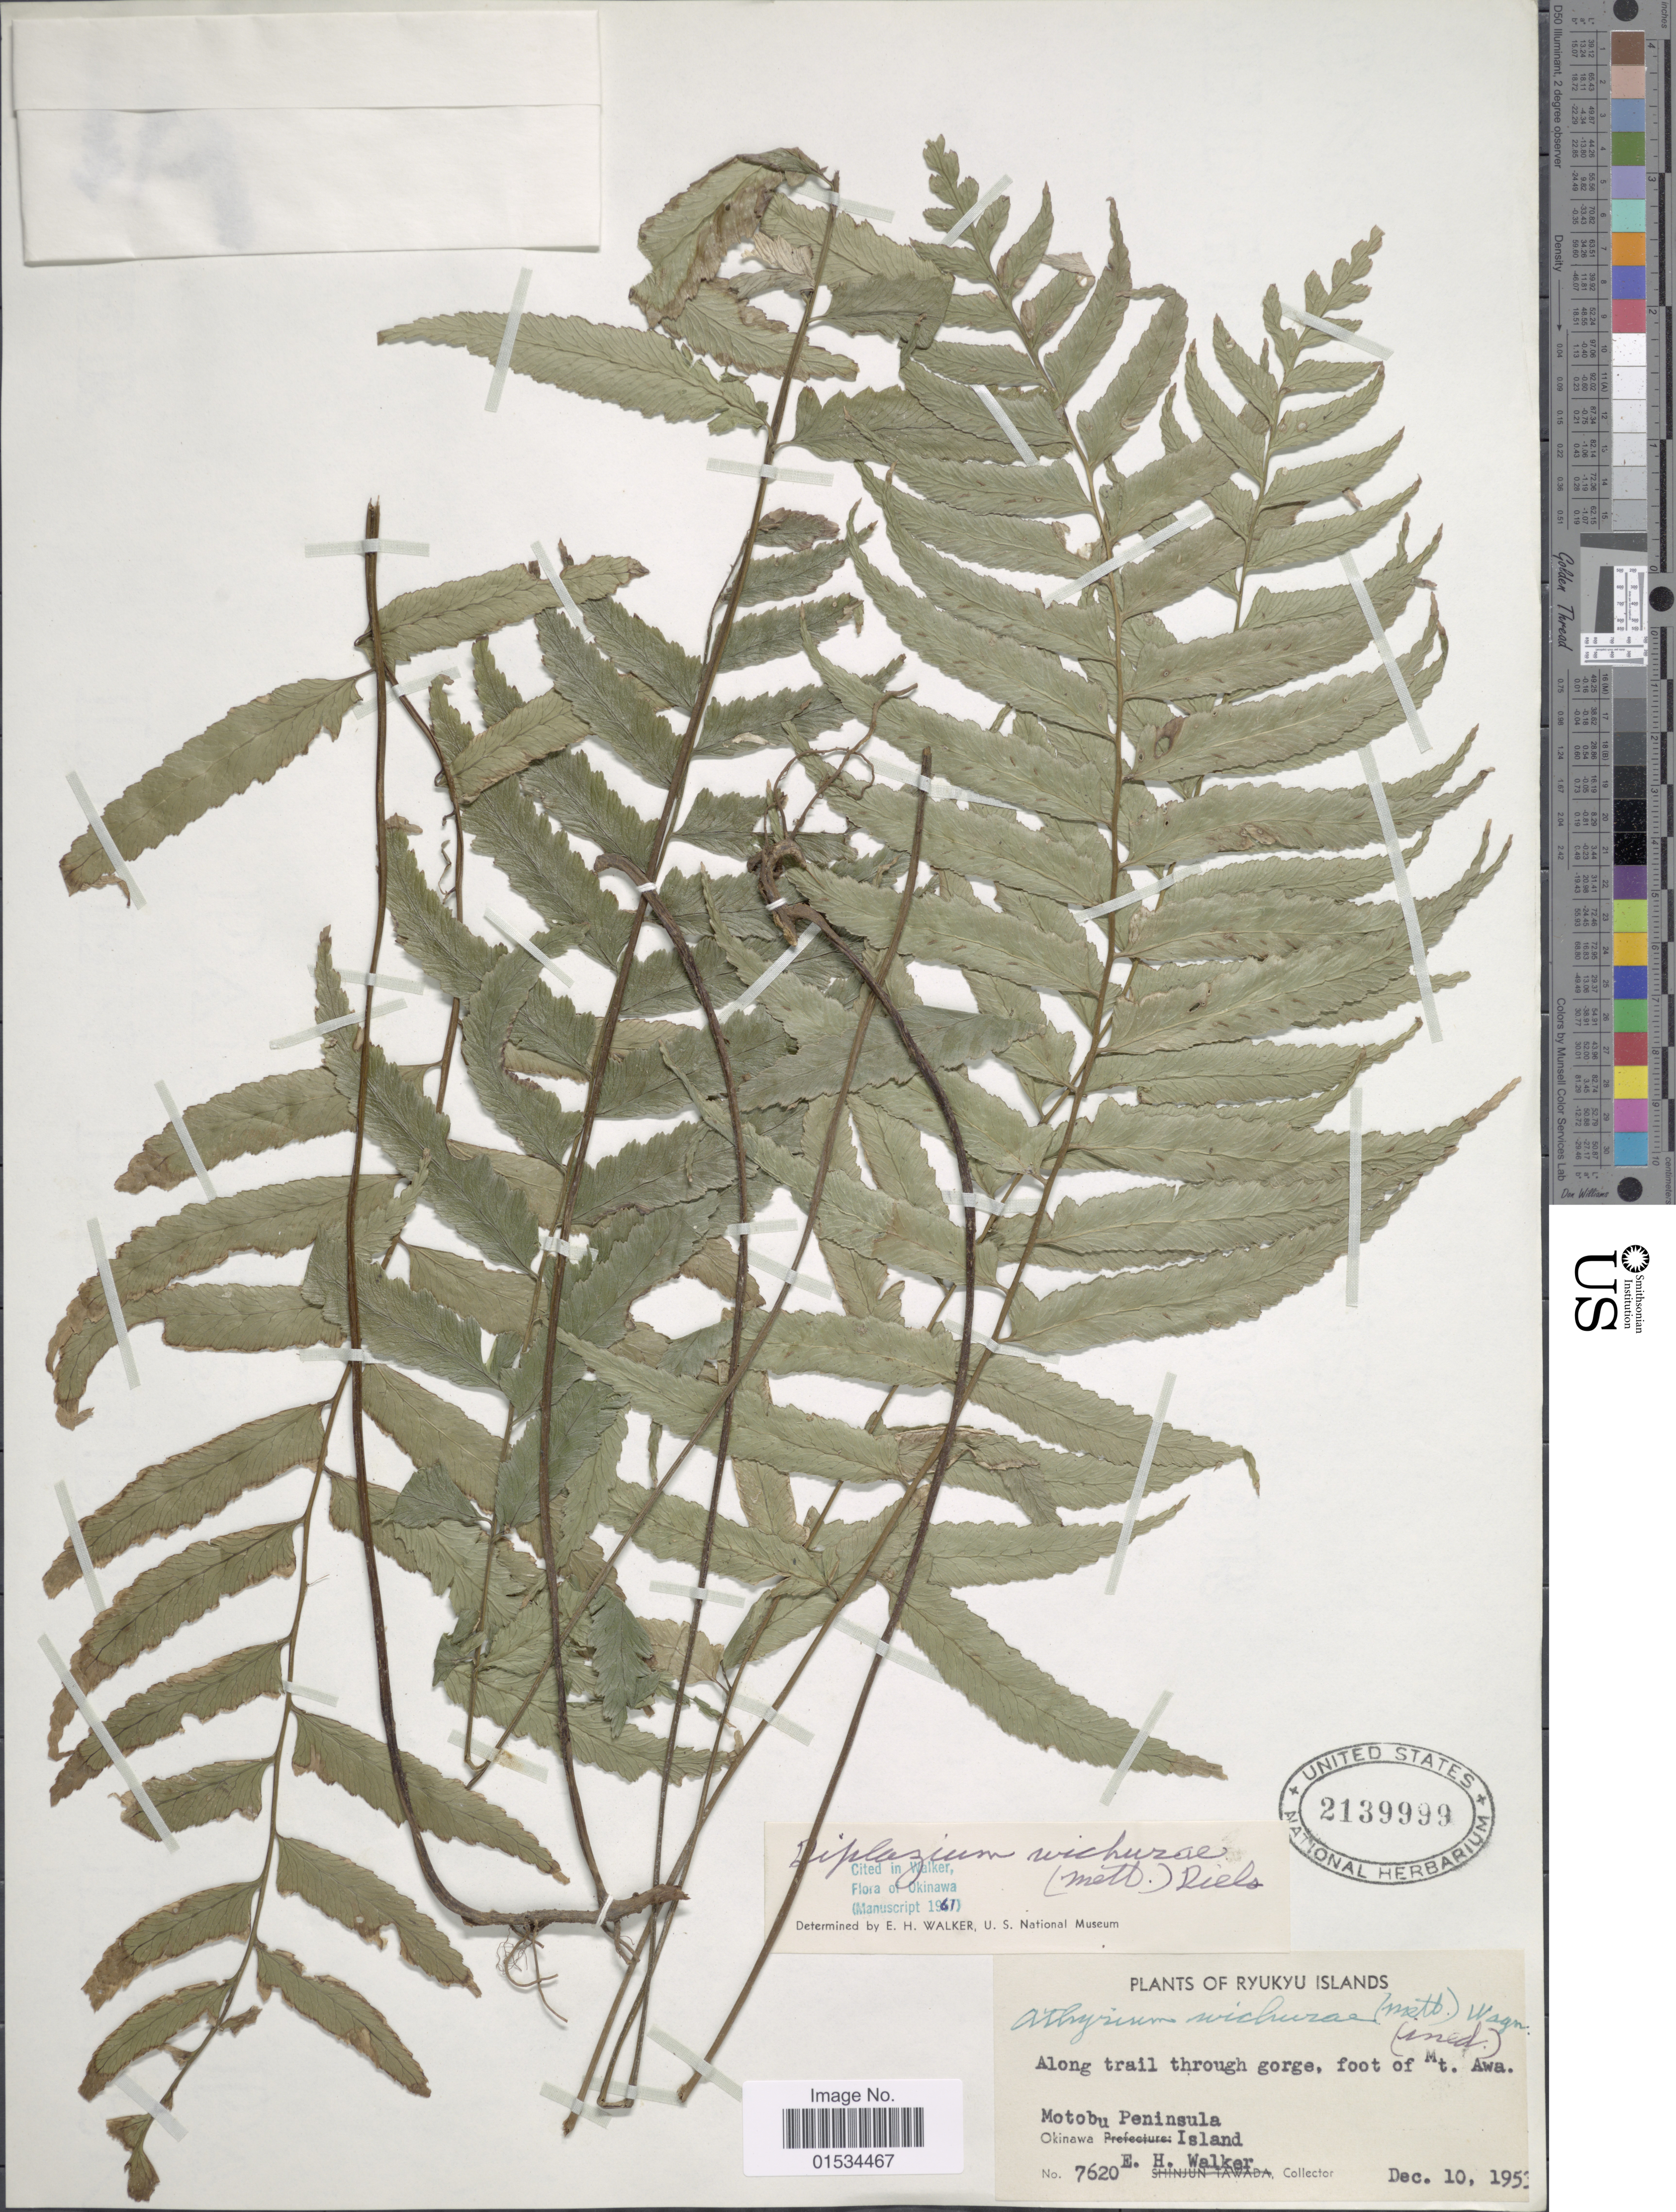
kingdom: Plantae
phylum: Tracheophyta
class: Polypodiopsida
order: Polypodiales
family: Athyriaceae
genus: Diplazium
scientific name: Diplazium wichurae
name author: (Mett.) Diels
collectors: E. H. Walker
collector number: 7620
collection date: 1953-12-10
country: Japan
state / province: Okinawa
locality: Ryukyu Islands, Motobu Peninsula, Along trail through gorge, foot of Mt. Awa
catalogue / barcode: US 2139999